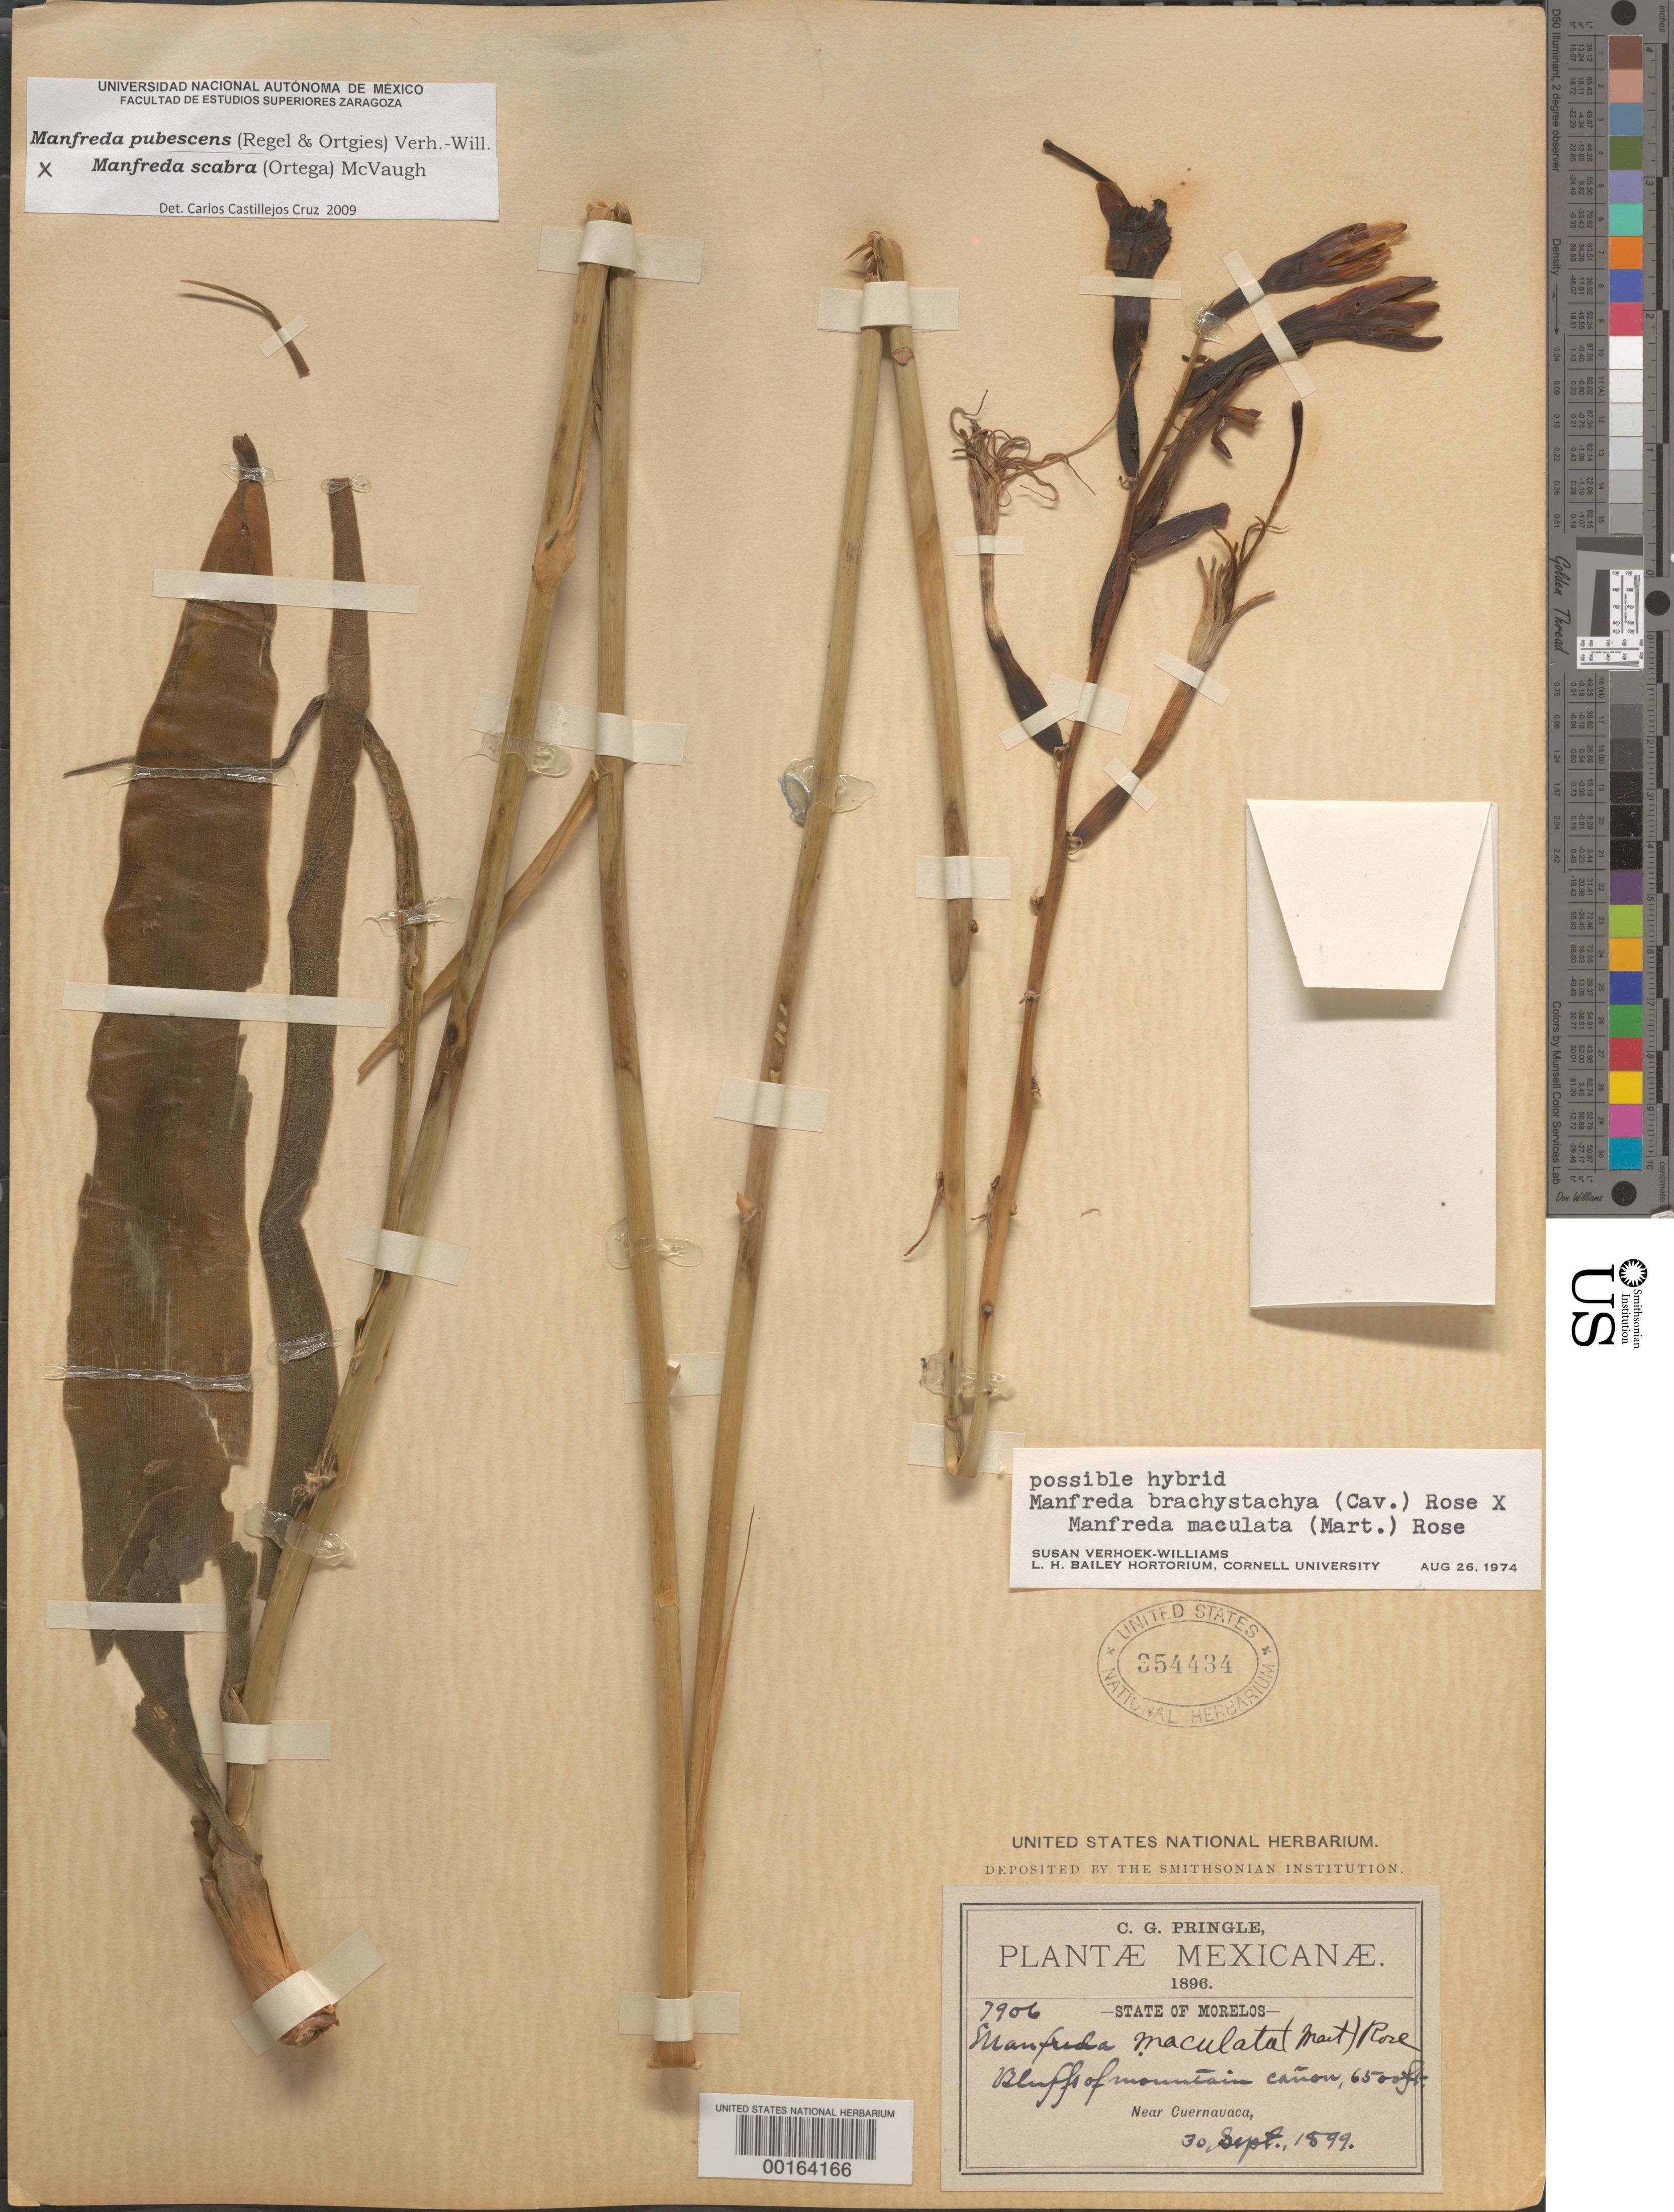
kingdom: Plantae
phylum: Tracheophyta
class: Liliopsida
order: Asparagales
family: Asparagaceae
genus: Manfreda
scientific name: Manfreda pubescens x M. scabra (Ortega) McVaugh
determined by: Verhoek-Williams, S. E.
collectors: C. G. Pringle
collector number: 7906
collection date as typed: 30 Sep 1899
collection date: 1899-09-30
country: Mexico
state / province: Morelos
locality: Near Cuernavaca, bluffs of mountain canyon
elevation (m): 1981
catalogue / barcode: US 354434